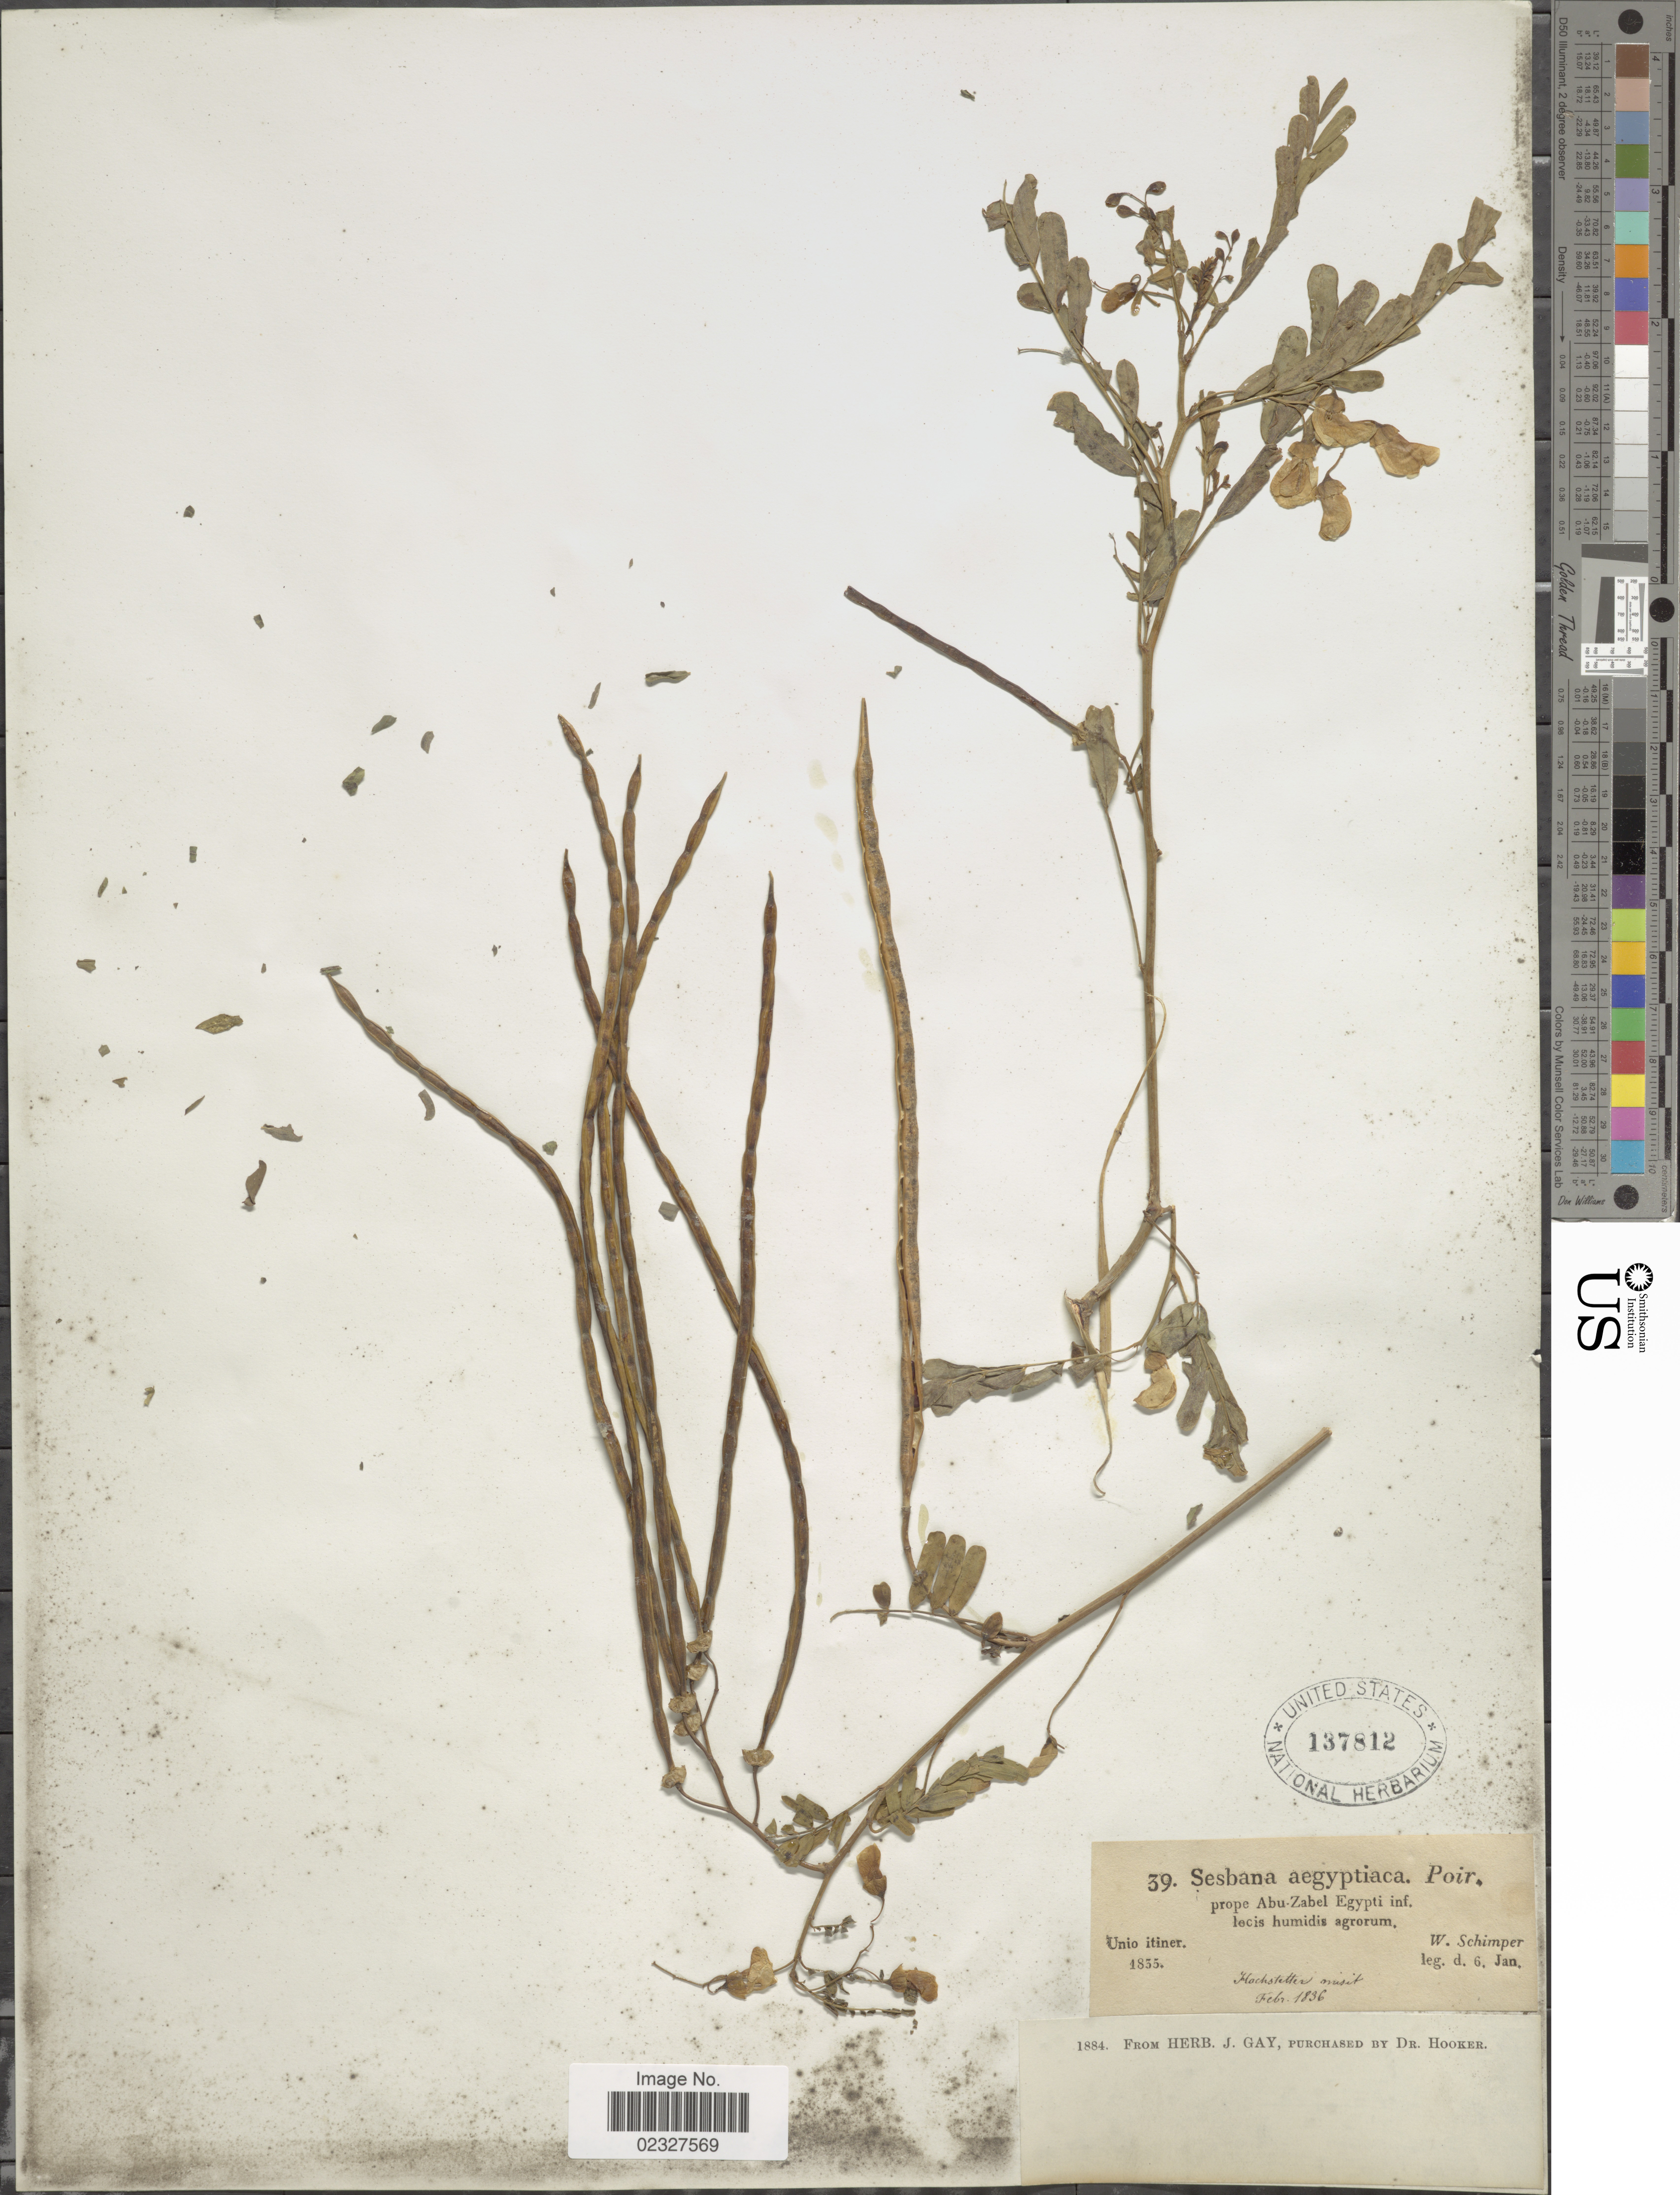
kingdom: Plantae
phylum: Tracheophyta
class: Magnoliopsida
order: Fabales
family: Fabaceae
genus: Sesbania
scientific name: Sesbania sesban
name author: (L.) Merr.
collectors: W. Schimper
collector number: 39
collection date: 1836-02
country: Egypt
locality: Prope Abu-Zabel Egypti inf. lecis humidis agrorum, Hacstetter misit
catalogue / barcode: US 137812